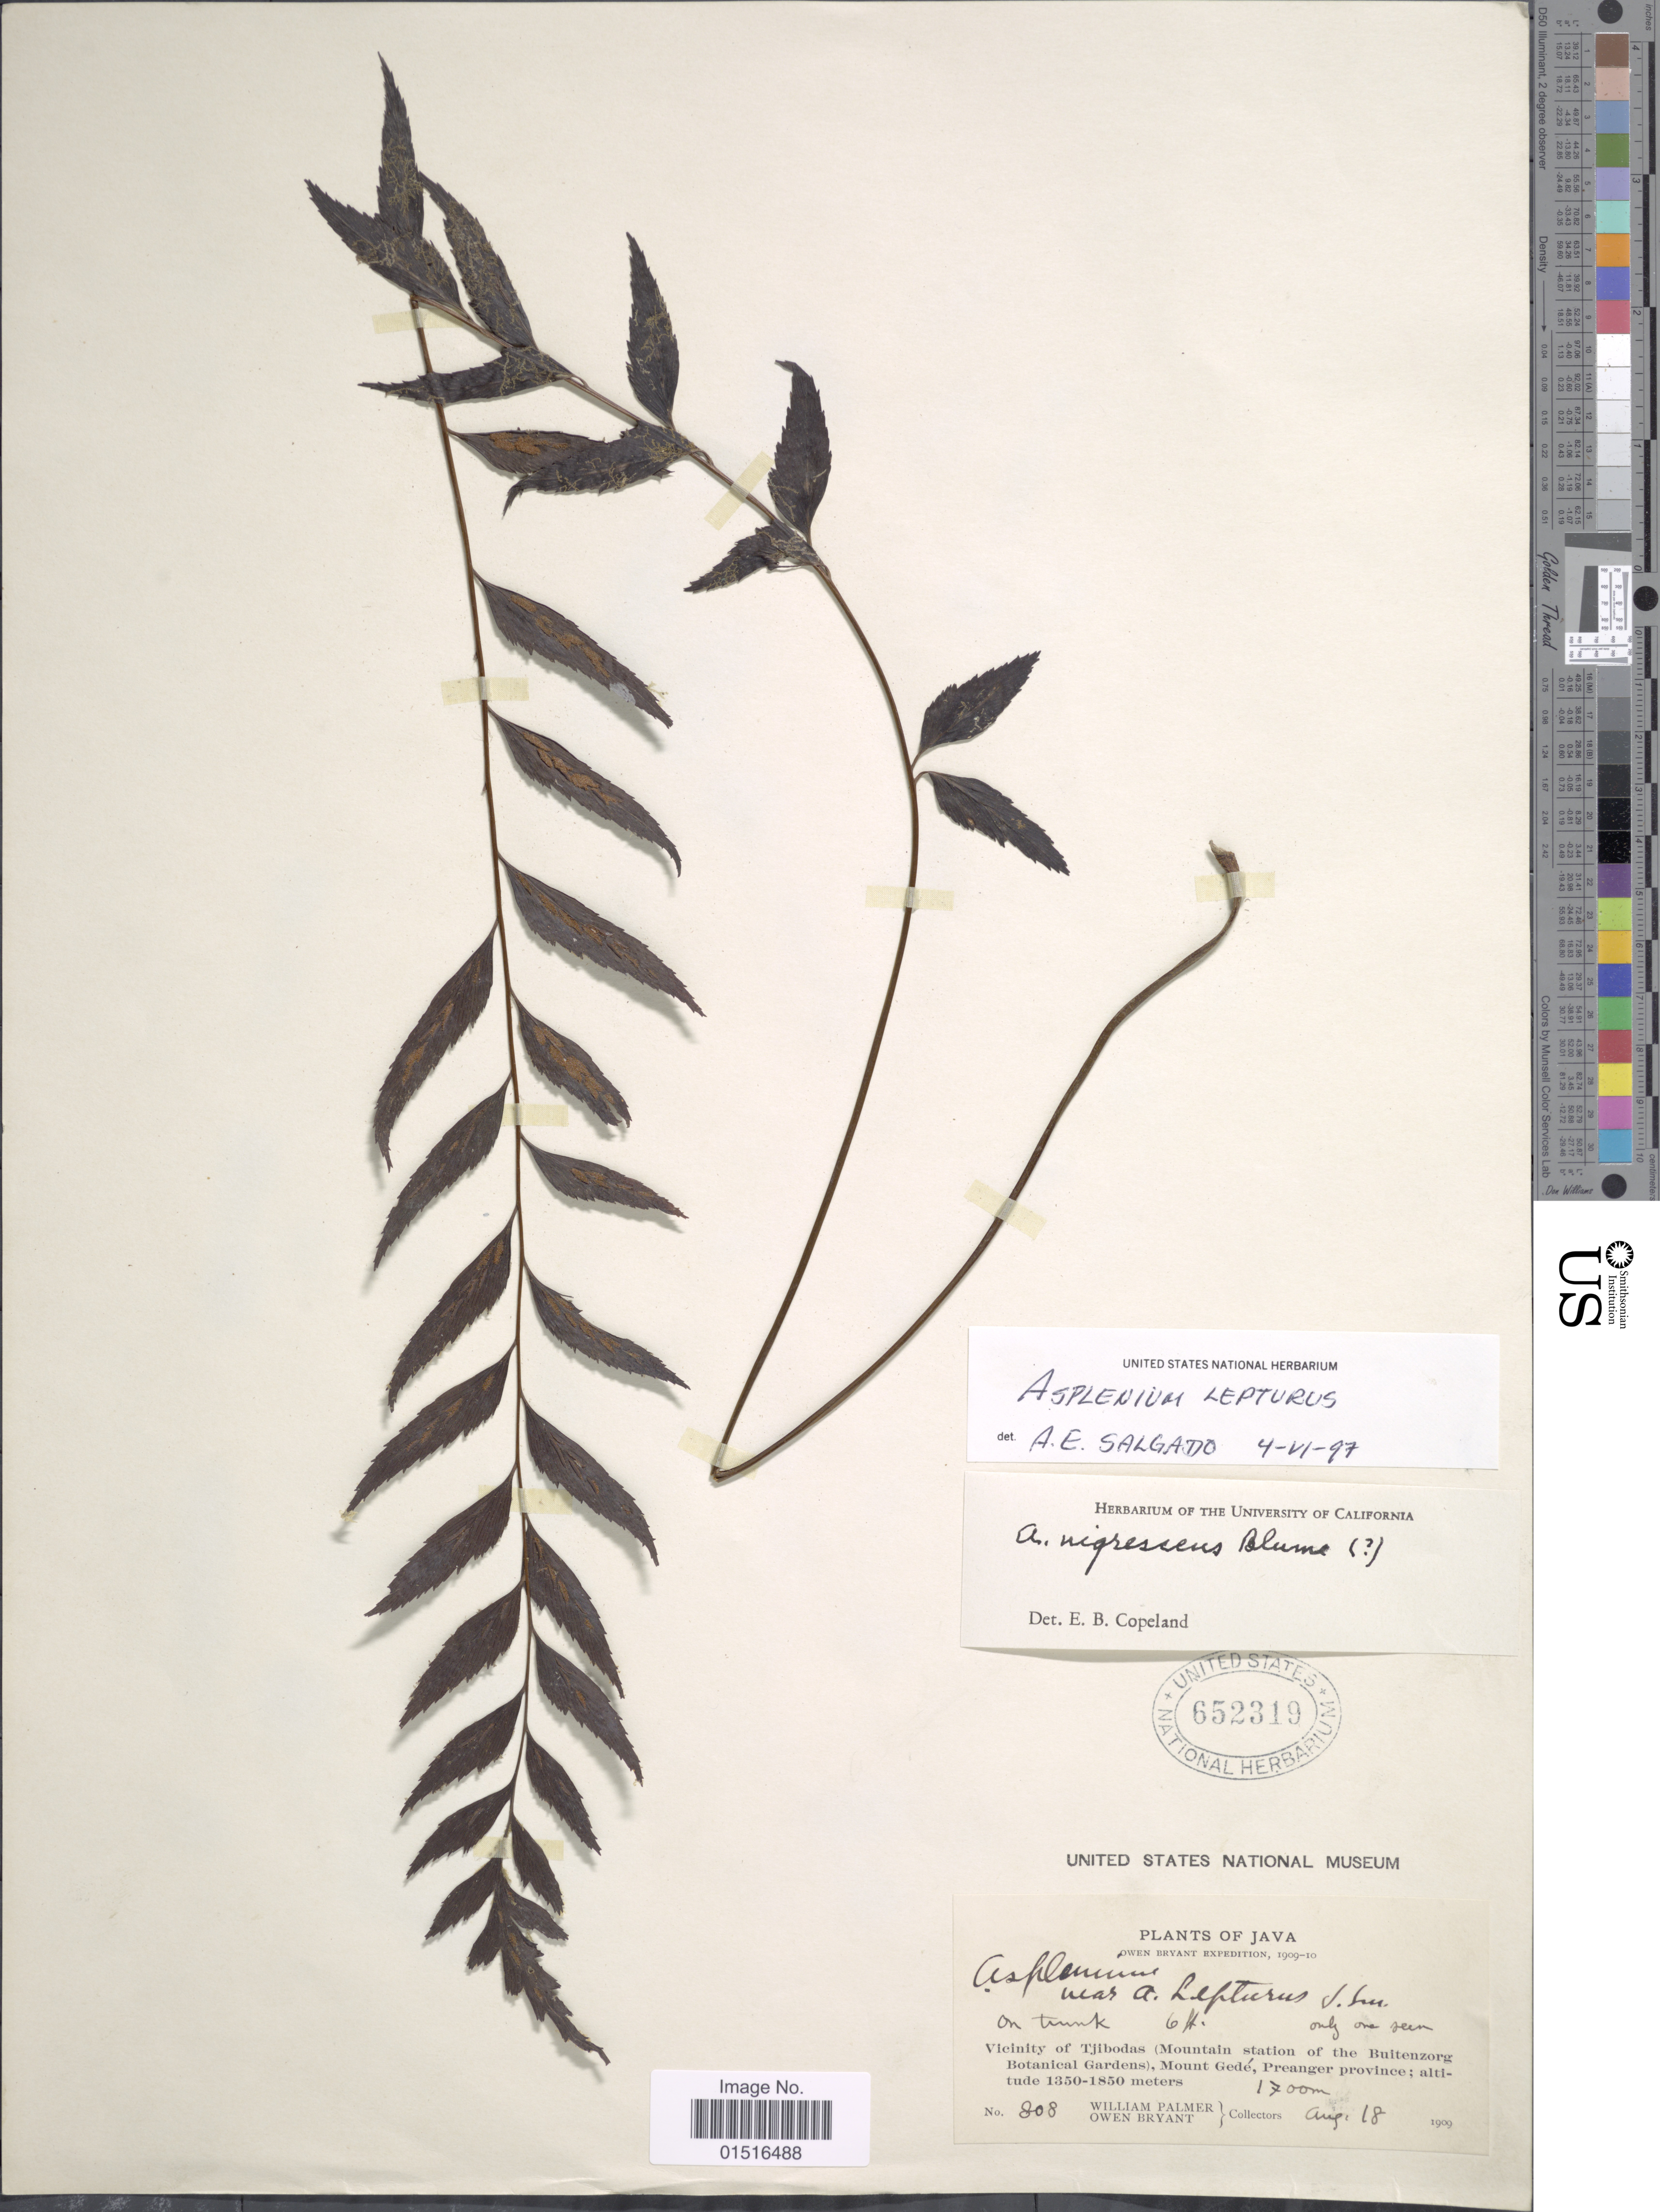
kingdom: Plantae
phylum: Tracheophyta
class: Polypodiopsida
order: Polypodiales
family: Aspleniaceae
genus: Asplenium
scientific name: Asplenium lepturus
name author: J. Sm. ex C. Presl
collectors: W. Palmer & O. Bryant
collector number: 808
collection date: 1909-08-18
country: Indonesia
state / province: Java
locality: Vicinity of Tjibodas (Mountain station of the Buitenzorg Botanical Gardens), Mount Gede, Preanger province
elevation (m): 1700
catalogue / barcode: US 652319